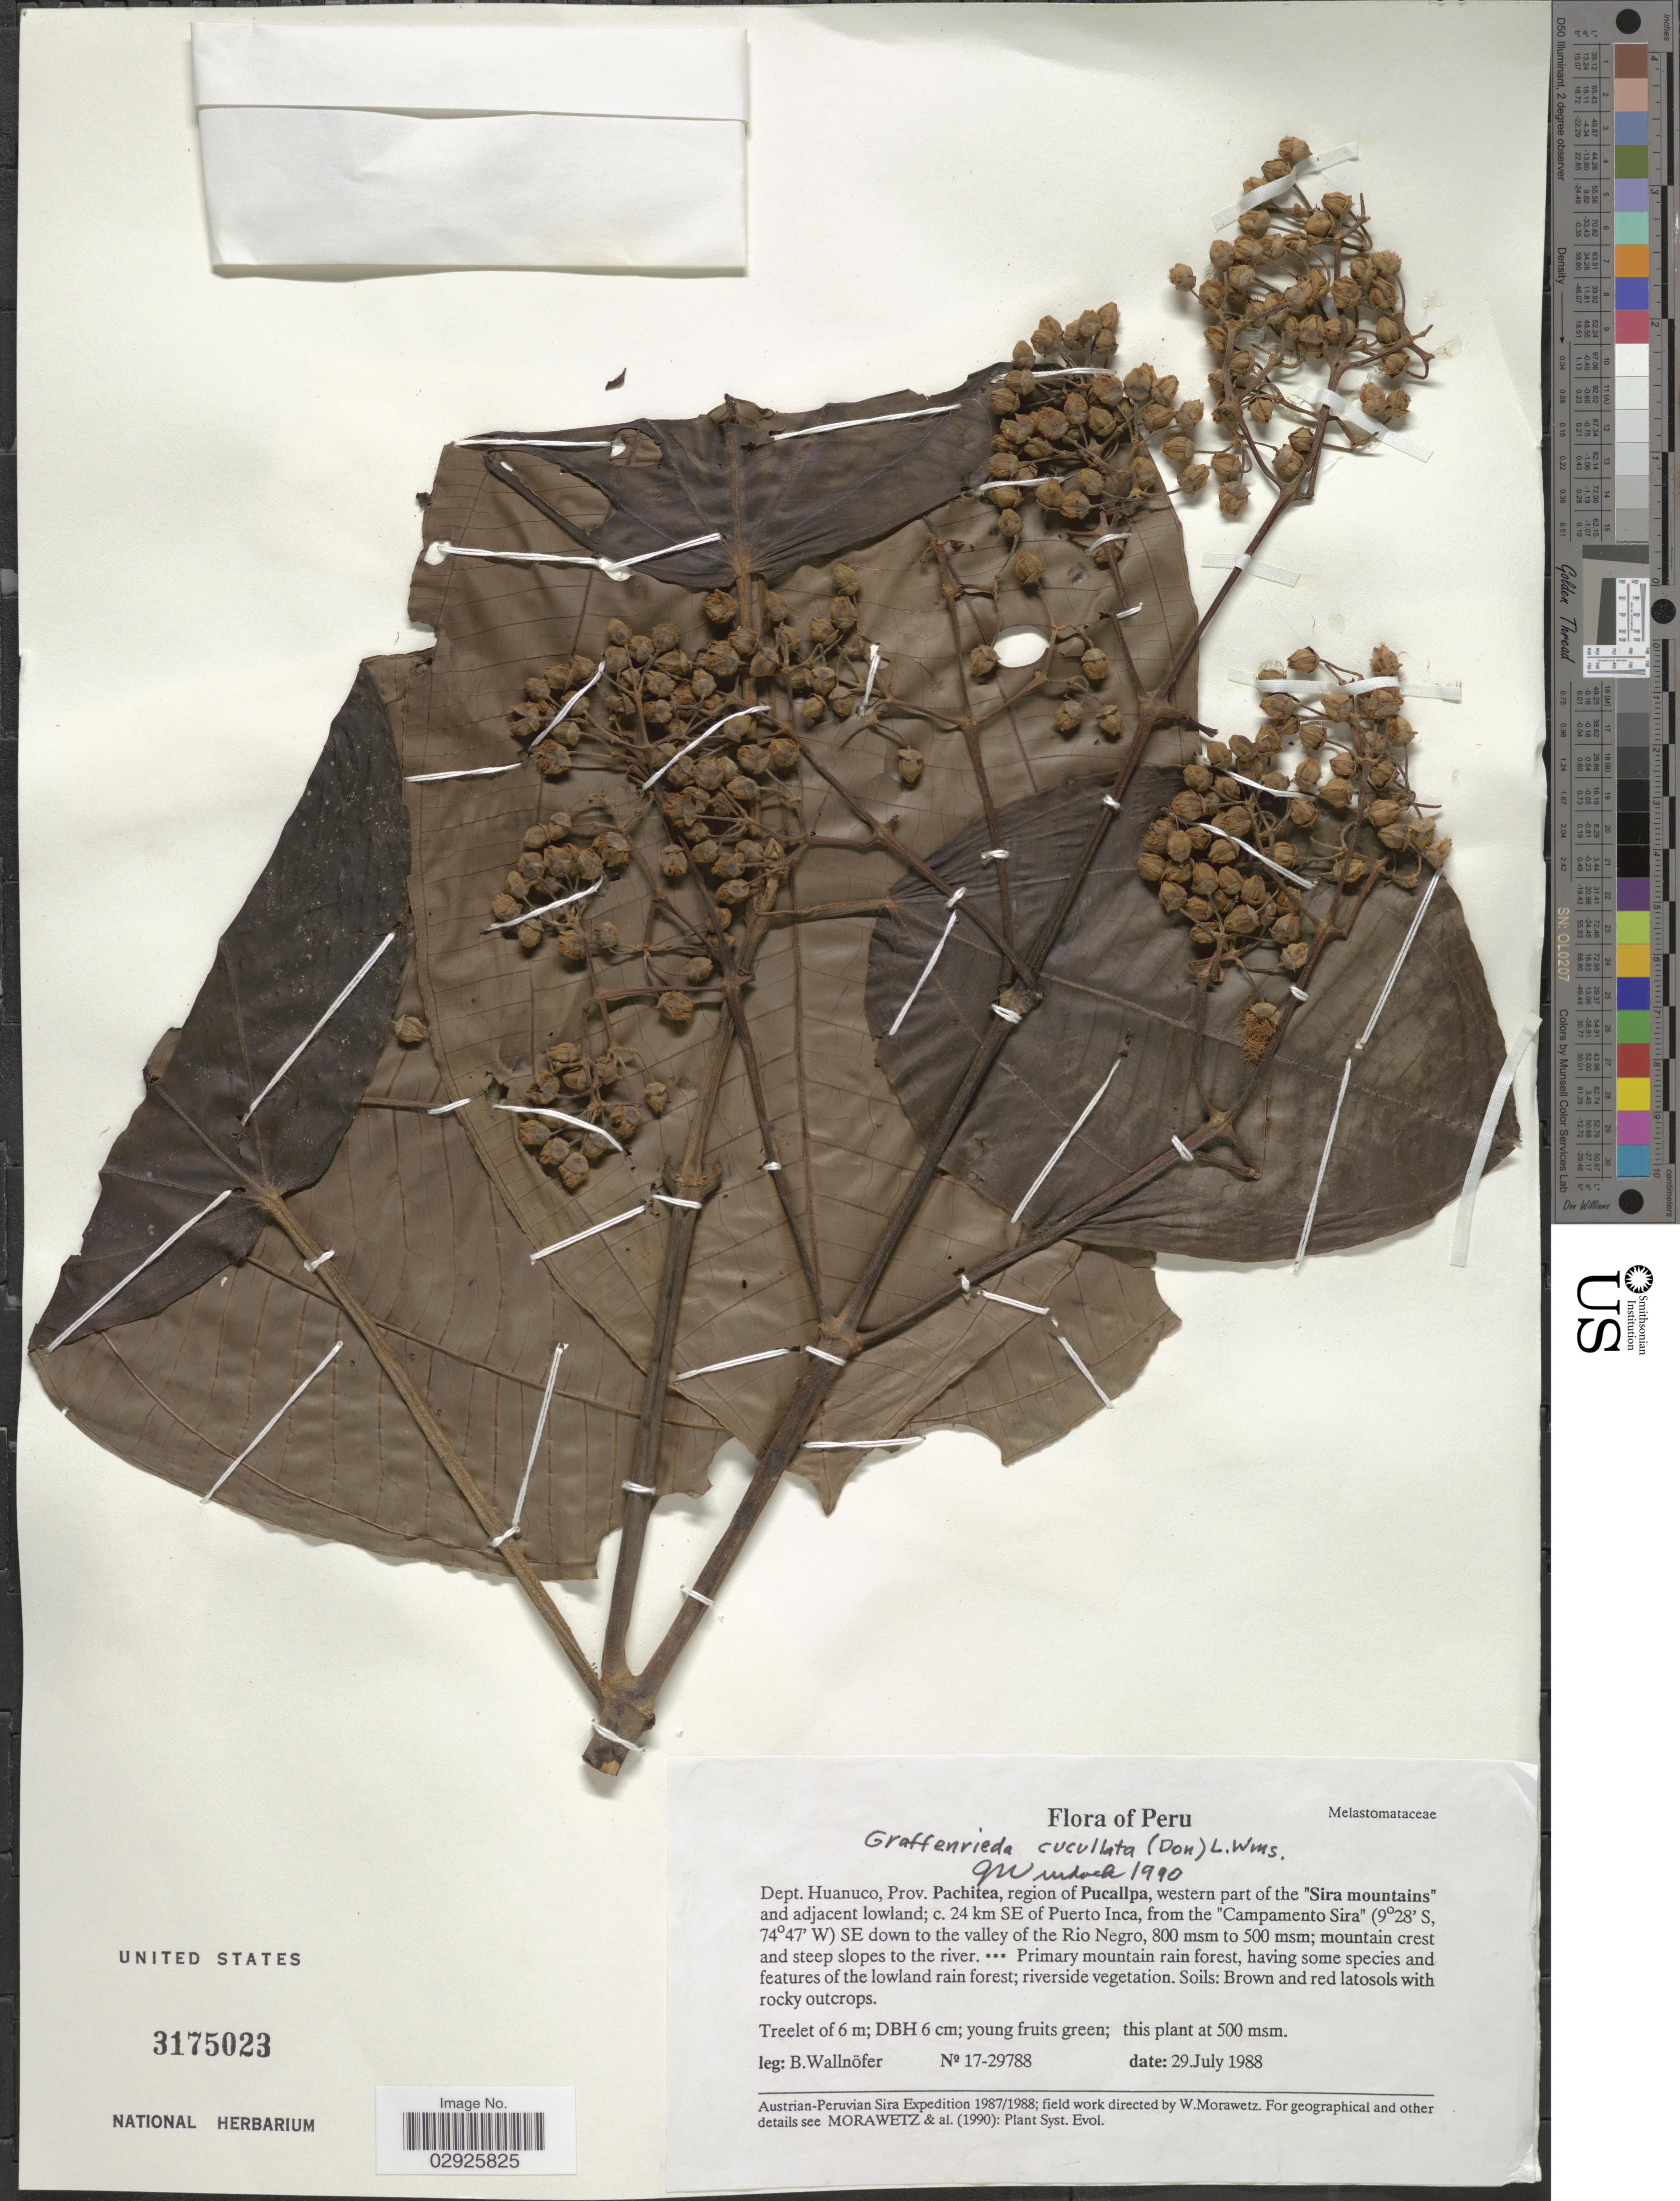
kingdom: Plantae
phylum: Tracheophyta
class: Magnoliopsida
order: Myrtales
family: Melastomataceae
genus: Graffenrieda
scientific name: Graffenrieda cucullata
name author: (Triana) L.O. Williams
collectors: B. Wallnöfer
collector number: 17-29788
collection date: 1988-07-29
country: Peru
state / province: Huánuco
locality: Dept. Huanuco, Prov. Pachitea, region of Pucallpa, western part of the "Sira mountains" and adjacent lowland; c. 24 km SE of Puerto Inca, from the "Campamento Sira" SE down to the valley of the Rio Negro.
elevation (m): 500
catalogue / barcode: US 3175023